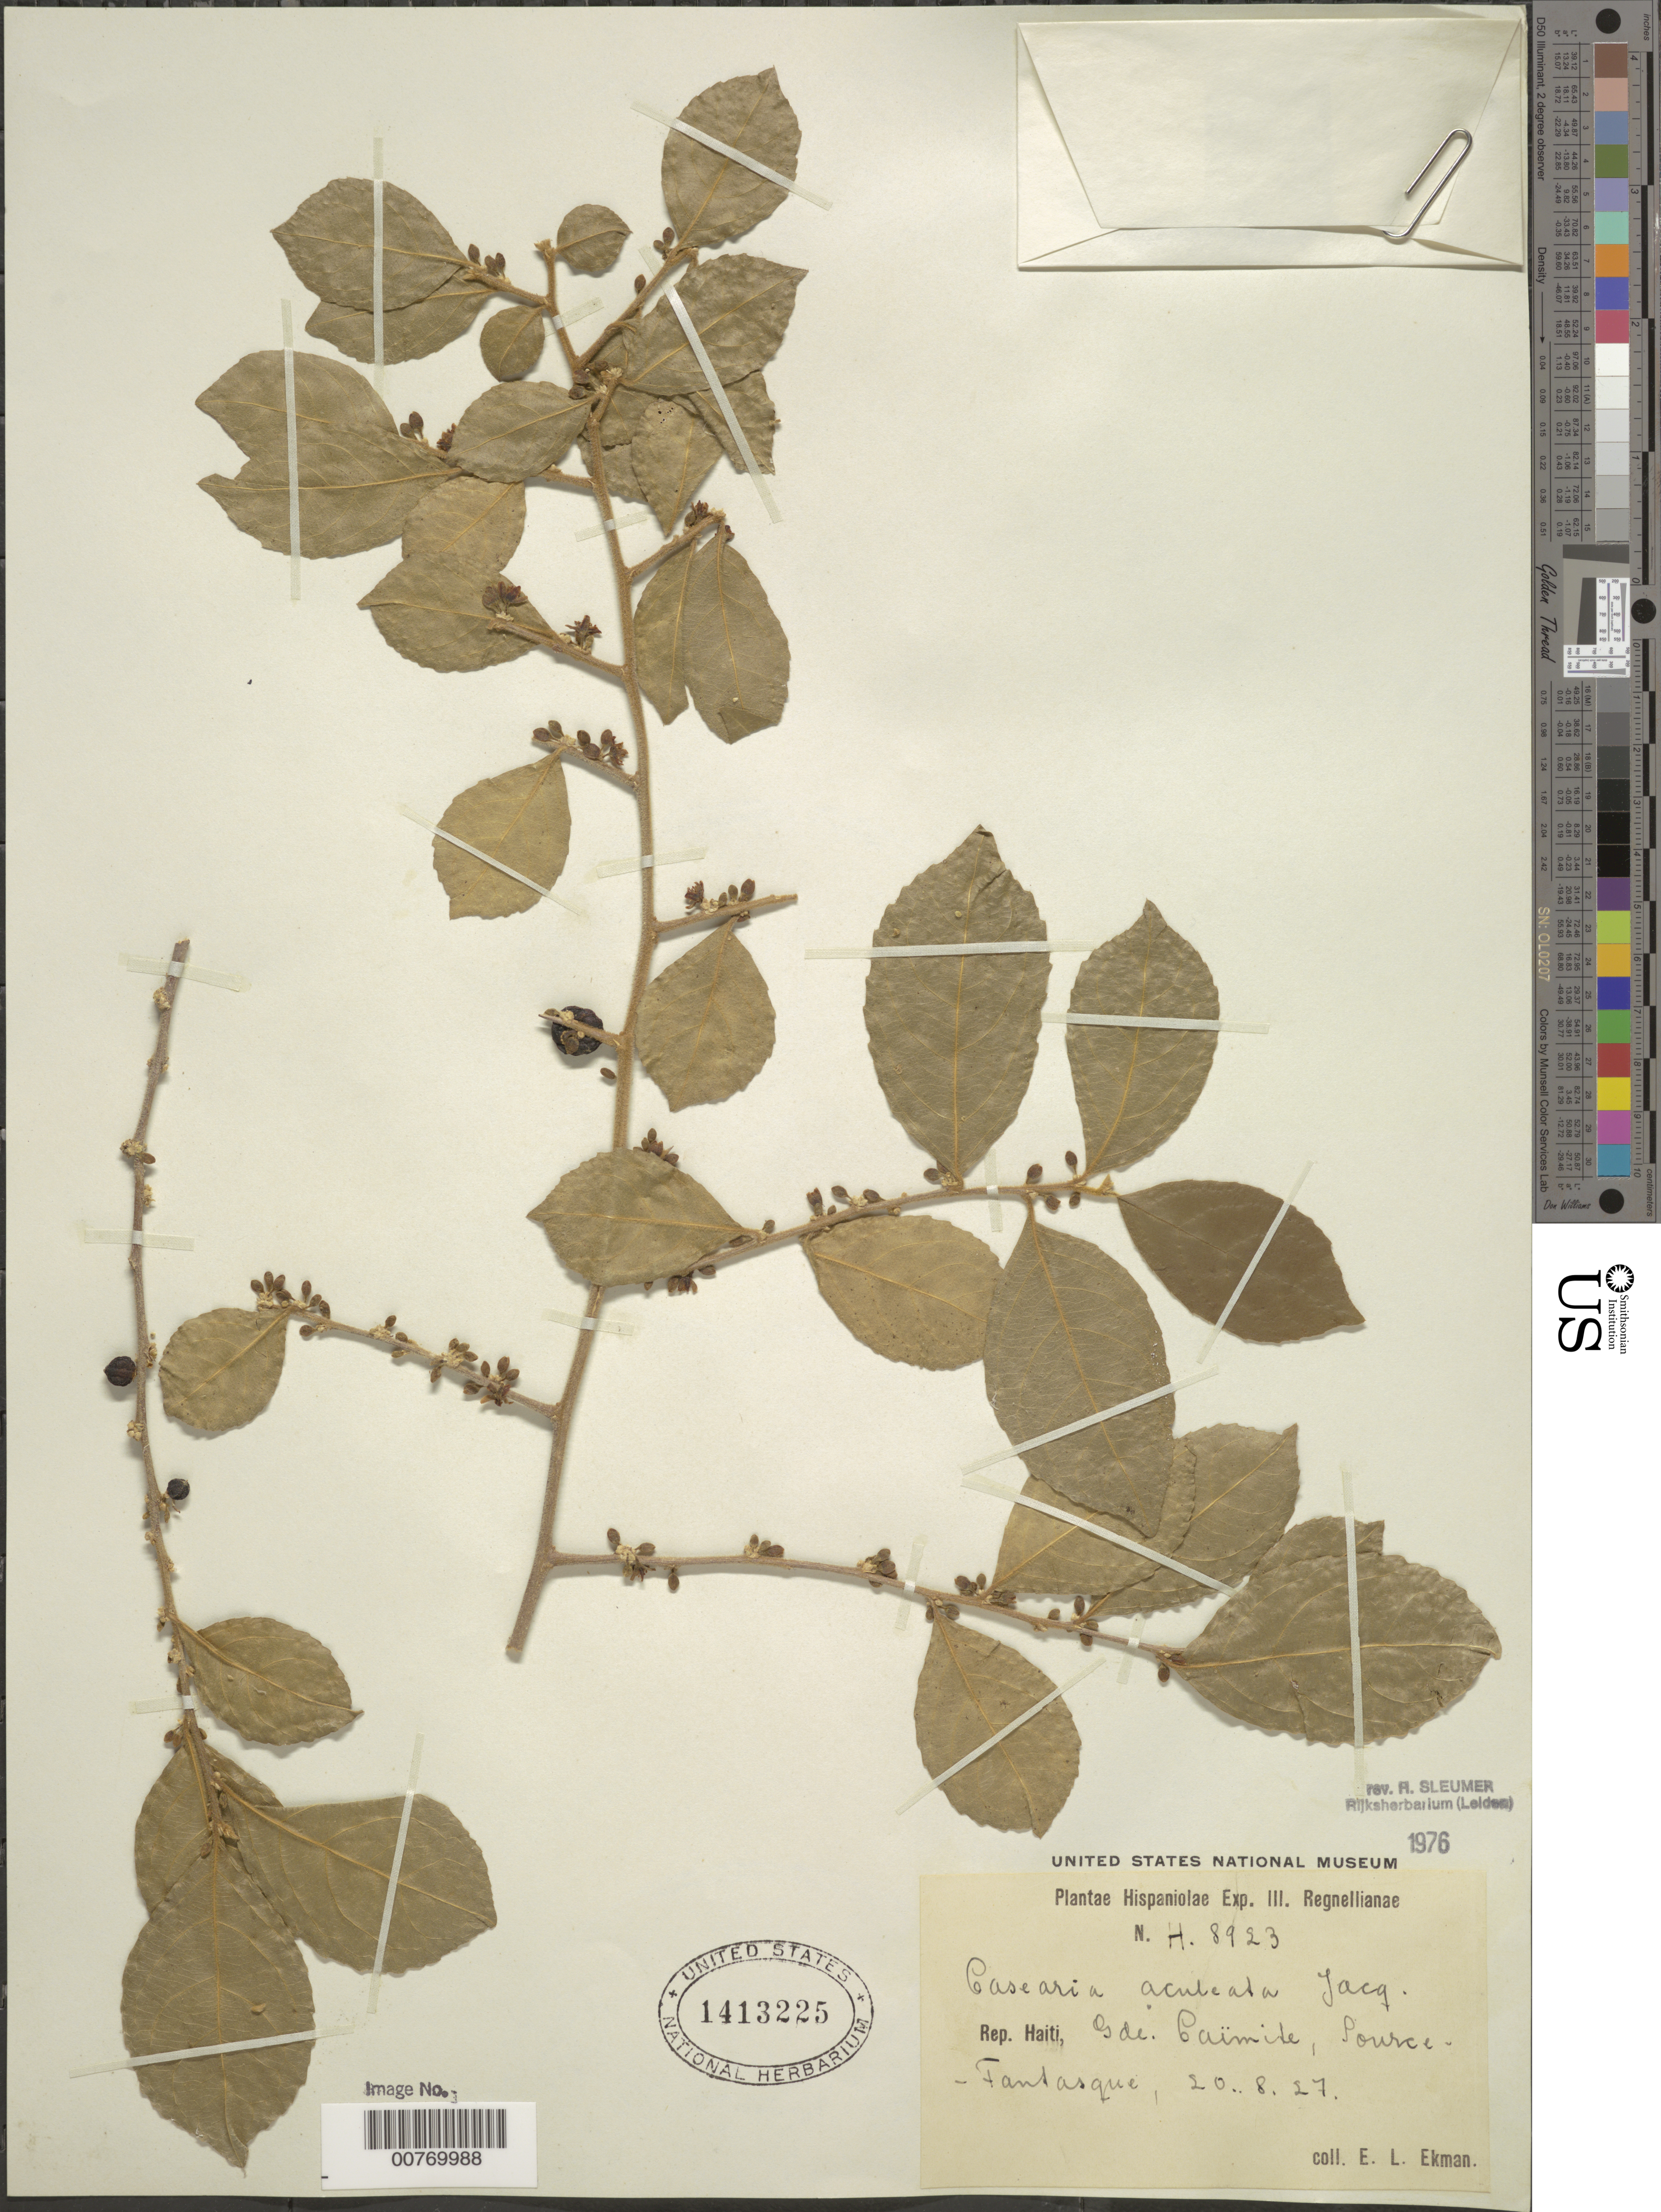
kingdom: Plantae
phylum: Tracheophyta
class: Magnoliopsida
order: Malpighiales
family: Salicaceae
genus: Casearia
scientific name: Casearia aculeata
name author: Jacq.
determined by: Sleumer, H. O.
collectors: E. L. Ekman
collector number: H 8923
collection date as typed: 20 Aug 1927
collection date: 1927-08-20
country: Haiti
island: Hispaniola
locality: Gde. Caïmide, Source Fantasque.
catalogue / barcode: US 1413225